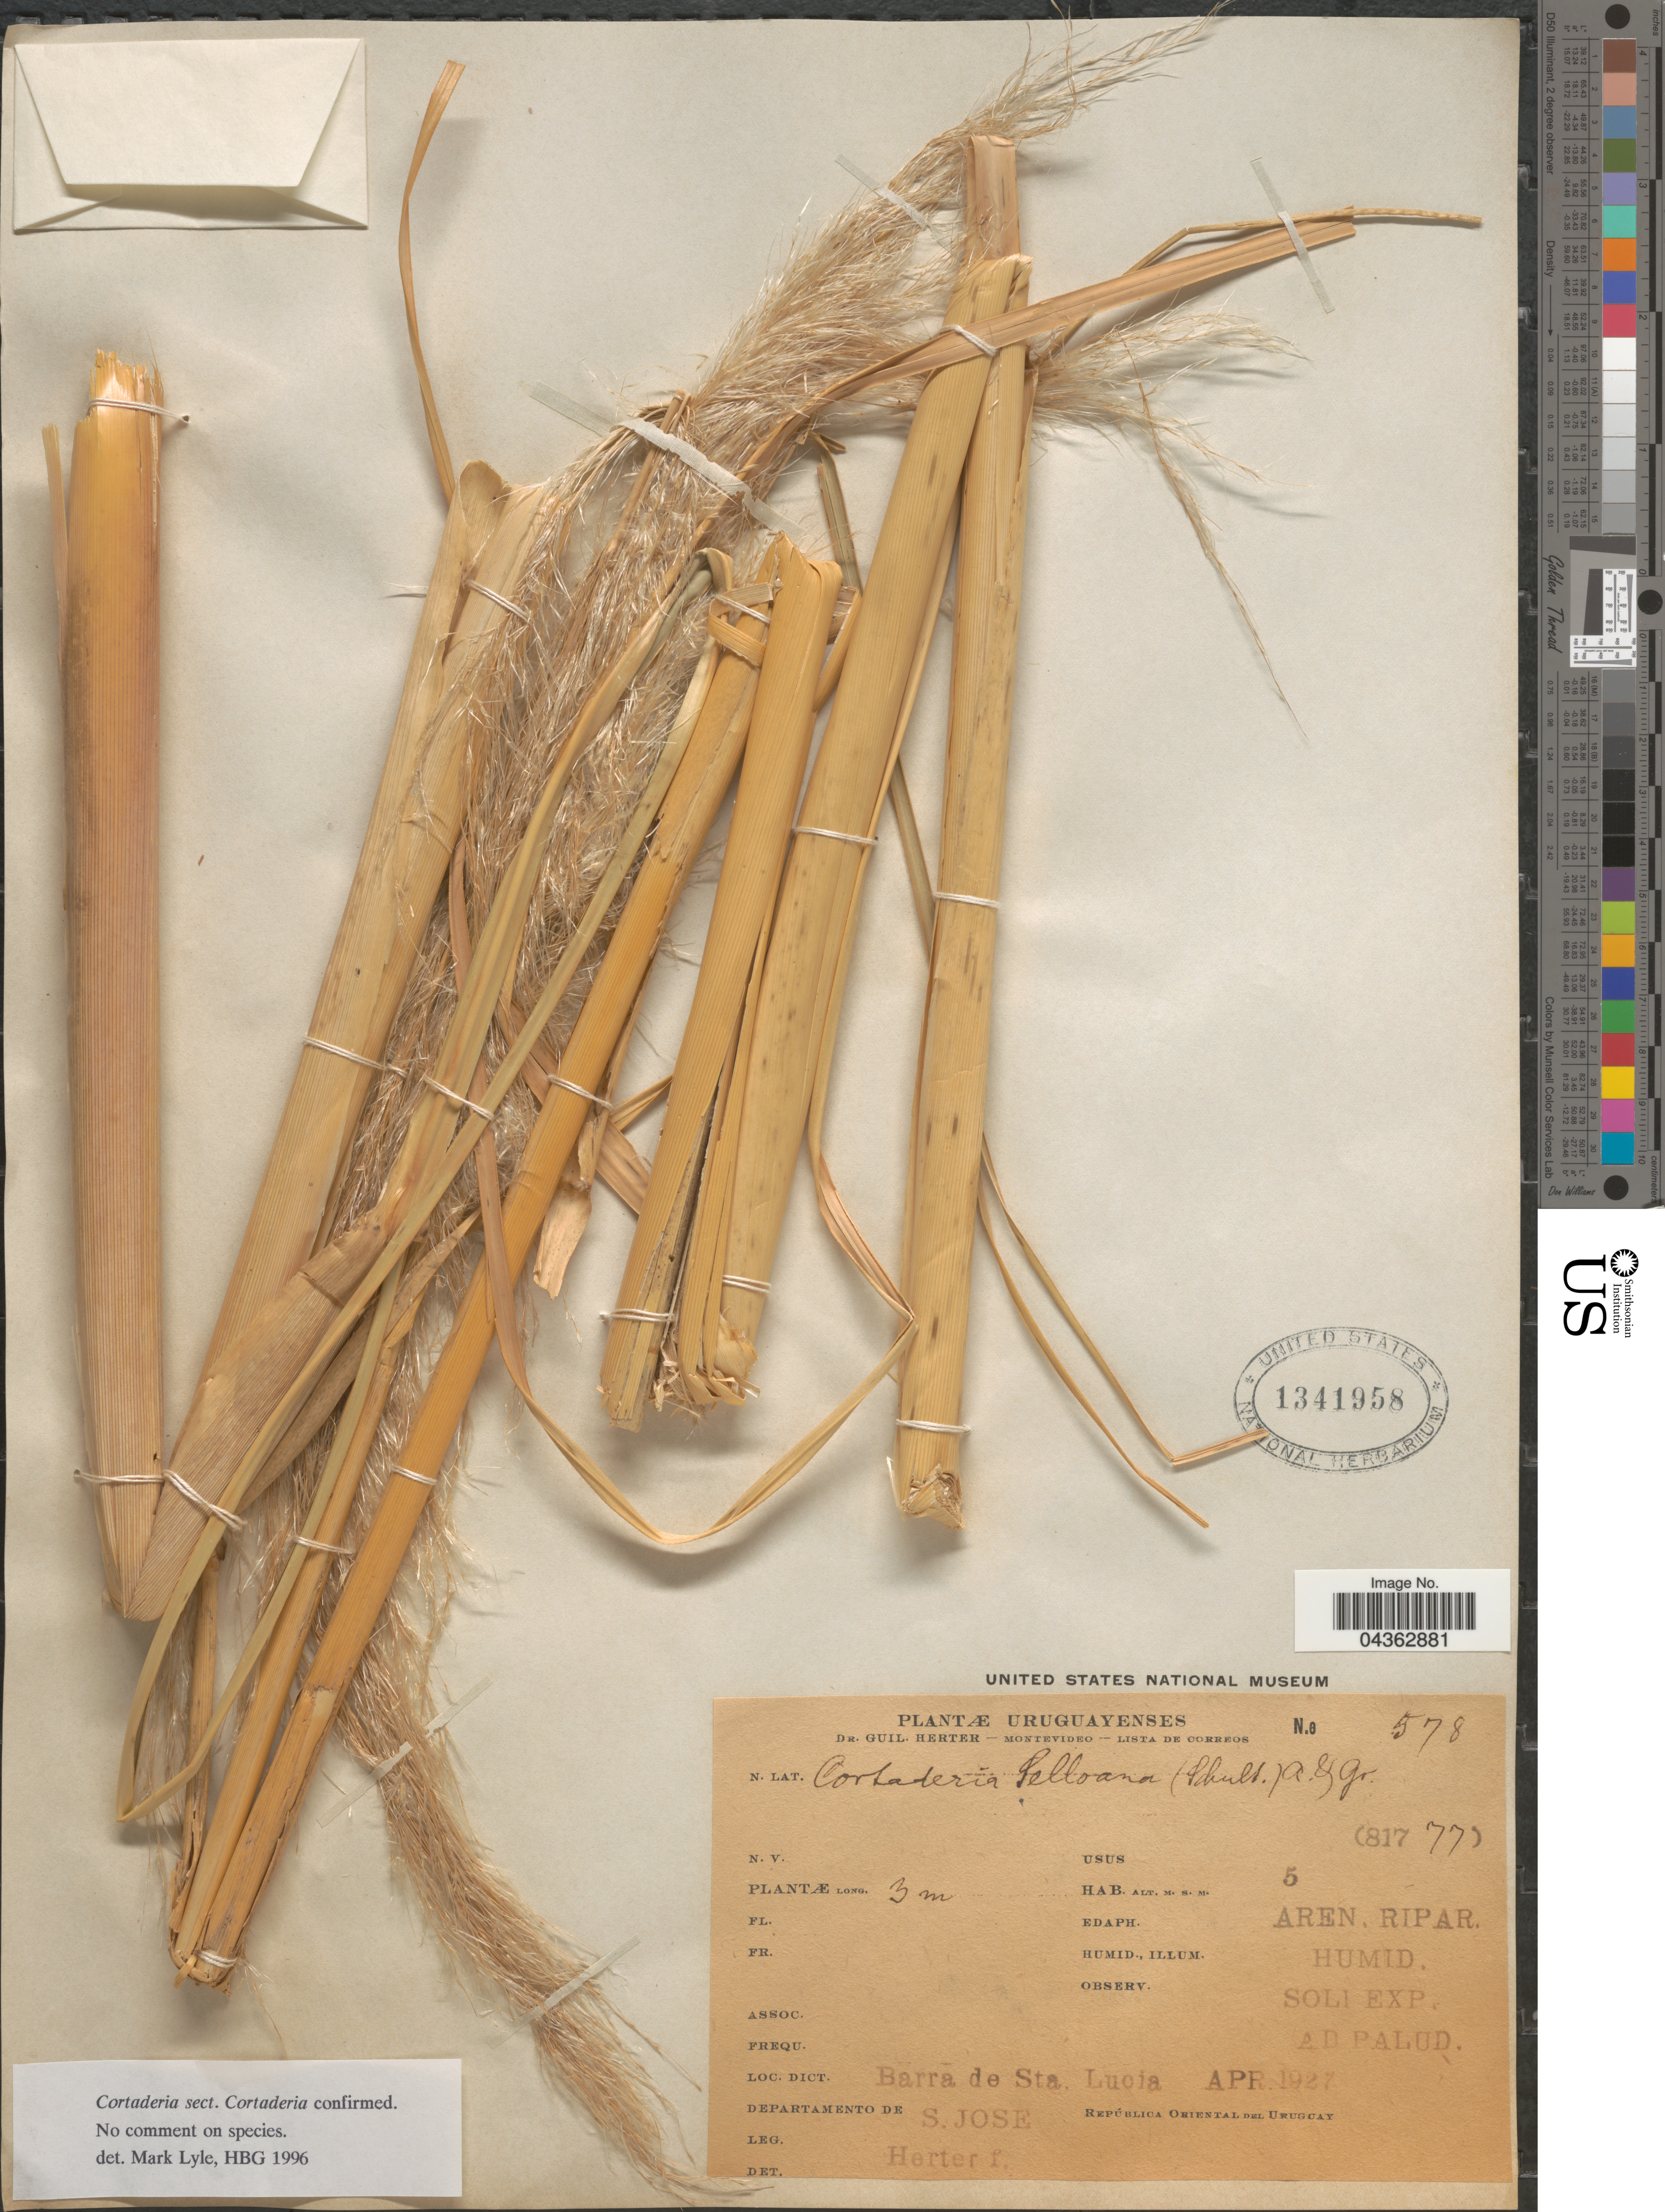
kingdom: Plantae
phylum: Tracheophyta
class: Liliopsida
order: Poales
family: Poaceae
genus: Cortaderia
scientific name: Cortaderia selloana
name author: (Schult. & Schult. f.) Asch. & Graebn.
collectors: G. Herter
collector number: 578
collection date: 1927-04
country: Uruguay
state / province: San Jose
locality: Barra de Sta. Lucia. Departamento de S. Jose. República Oriental del Uruguay.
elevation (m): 5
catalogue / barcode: US 1341958